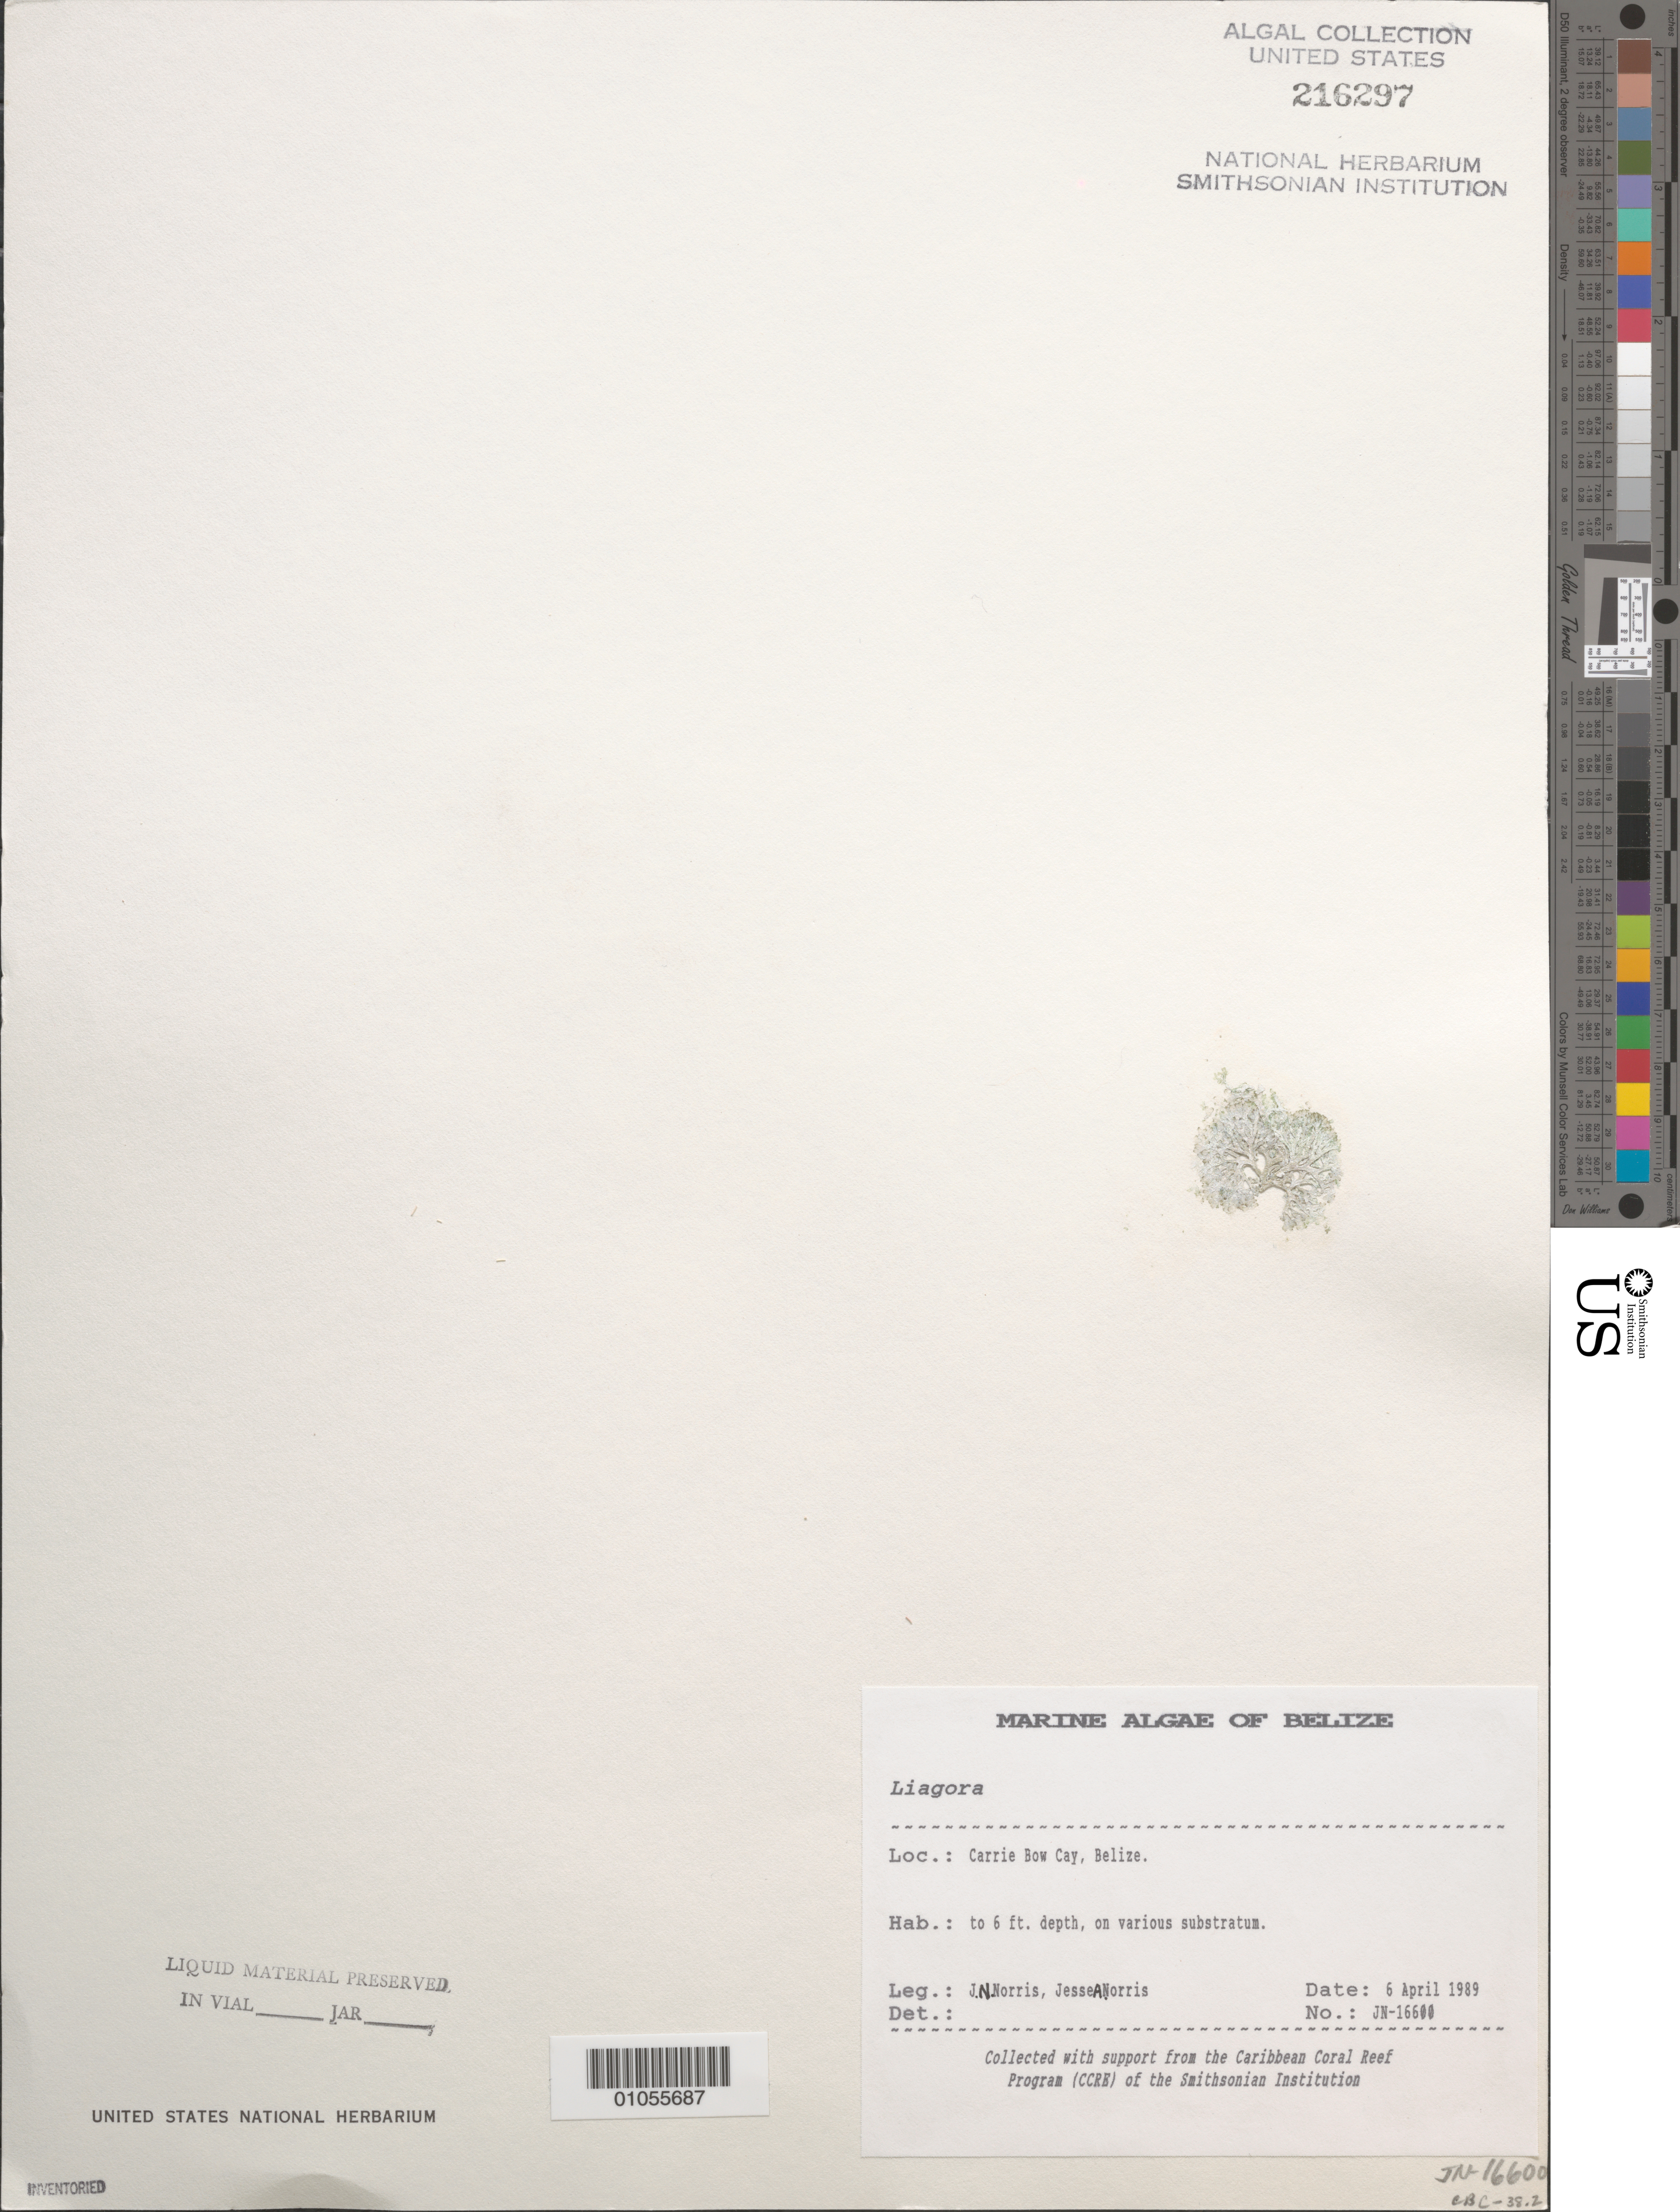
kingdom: Plantae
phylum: Rhodophyta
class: Florideophyceae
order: Nemaliales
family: Liagoraceae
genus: Liagora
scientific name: Liagora sp.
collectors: J. N. Norris & J. A. Norris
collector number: JN-16600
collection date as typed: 06 Apr 1989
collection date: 1989-04-06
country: Belize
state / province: Stann Creek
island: Carrie Bow Cay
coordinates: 16 48'N, 88 05'W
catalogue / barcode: US 216297